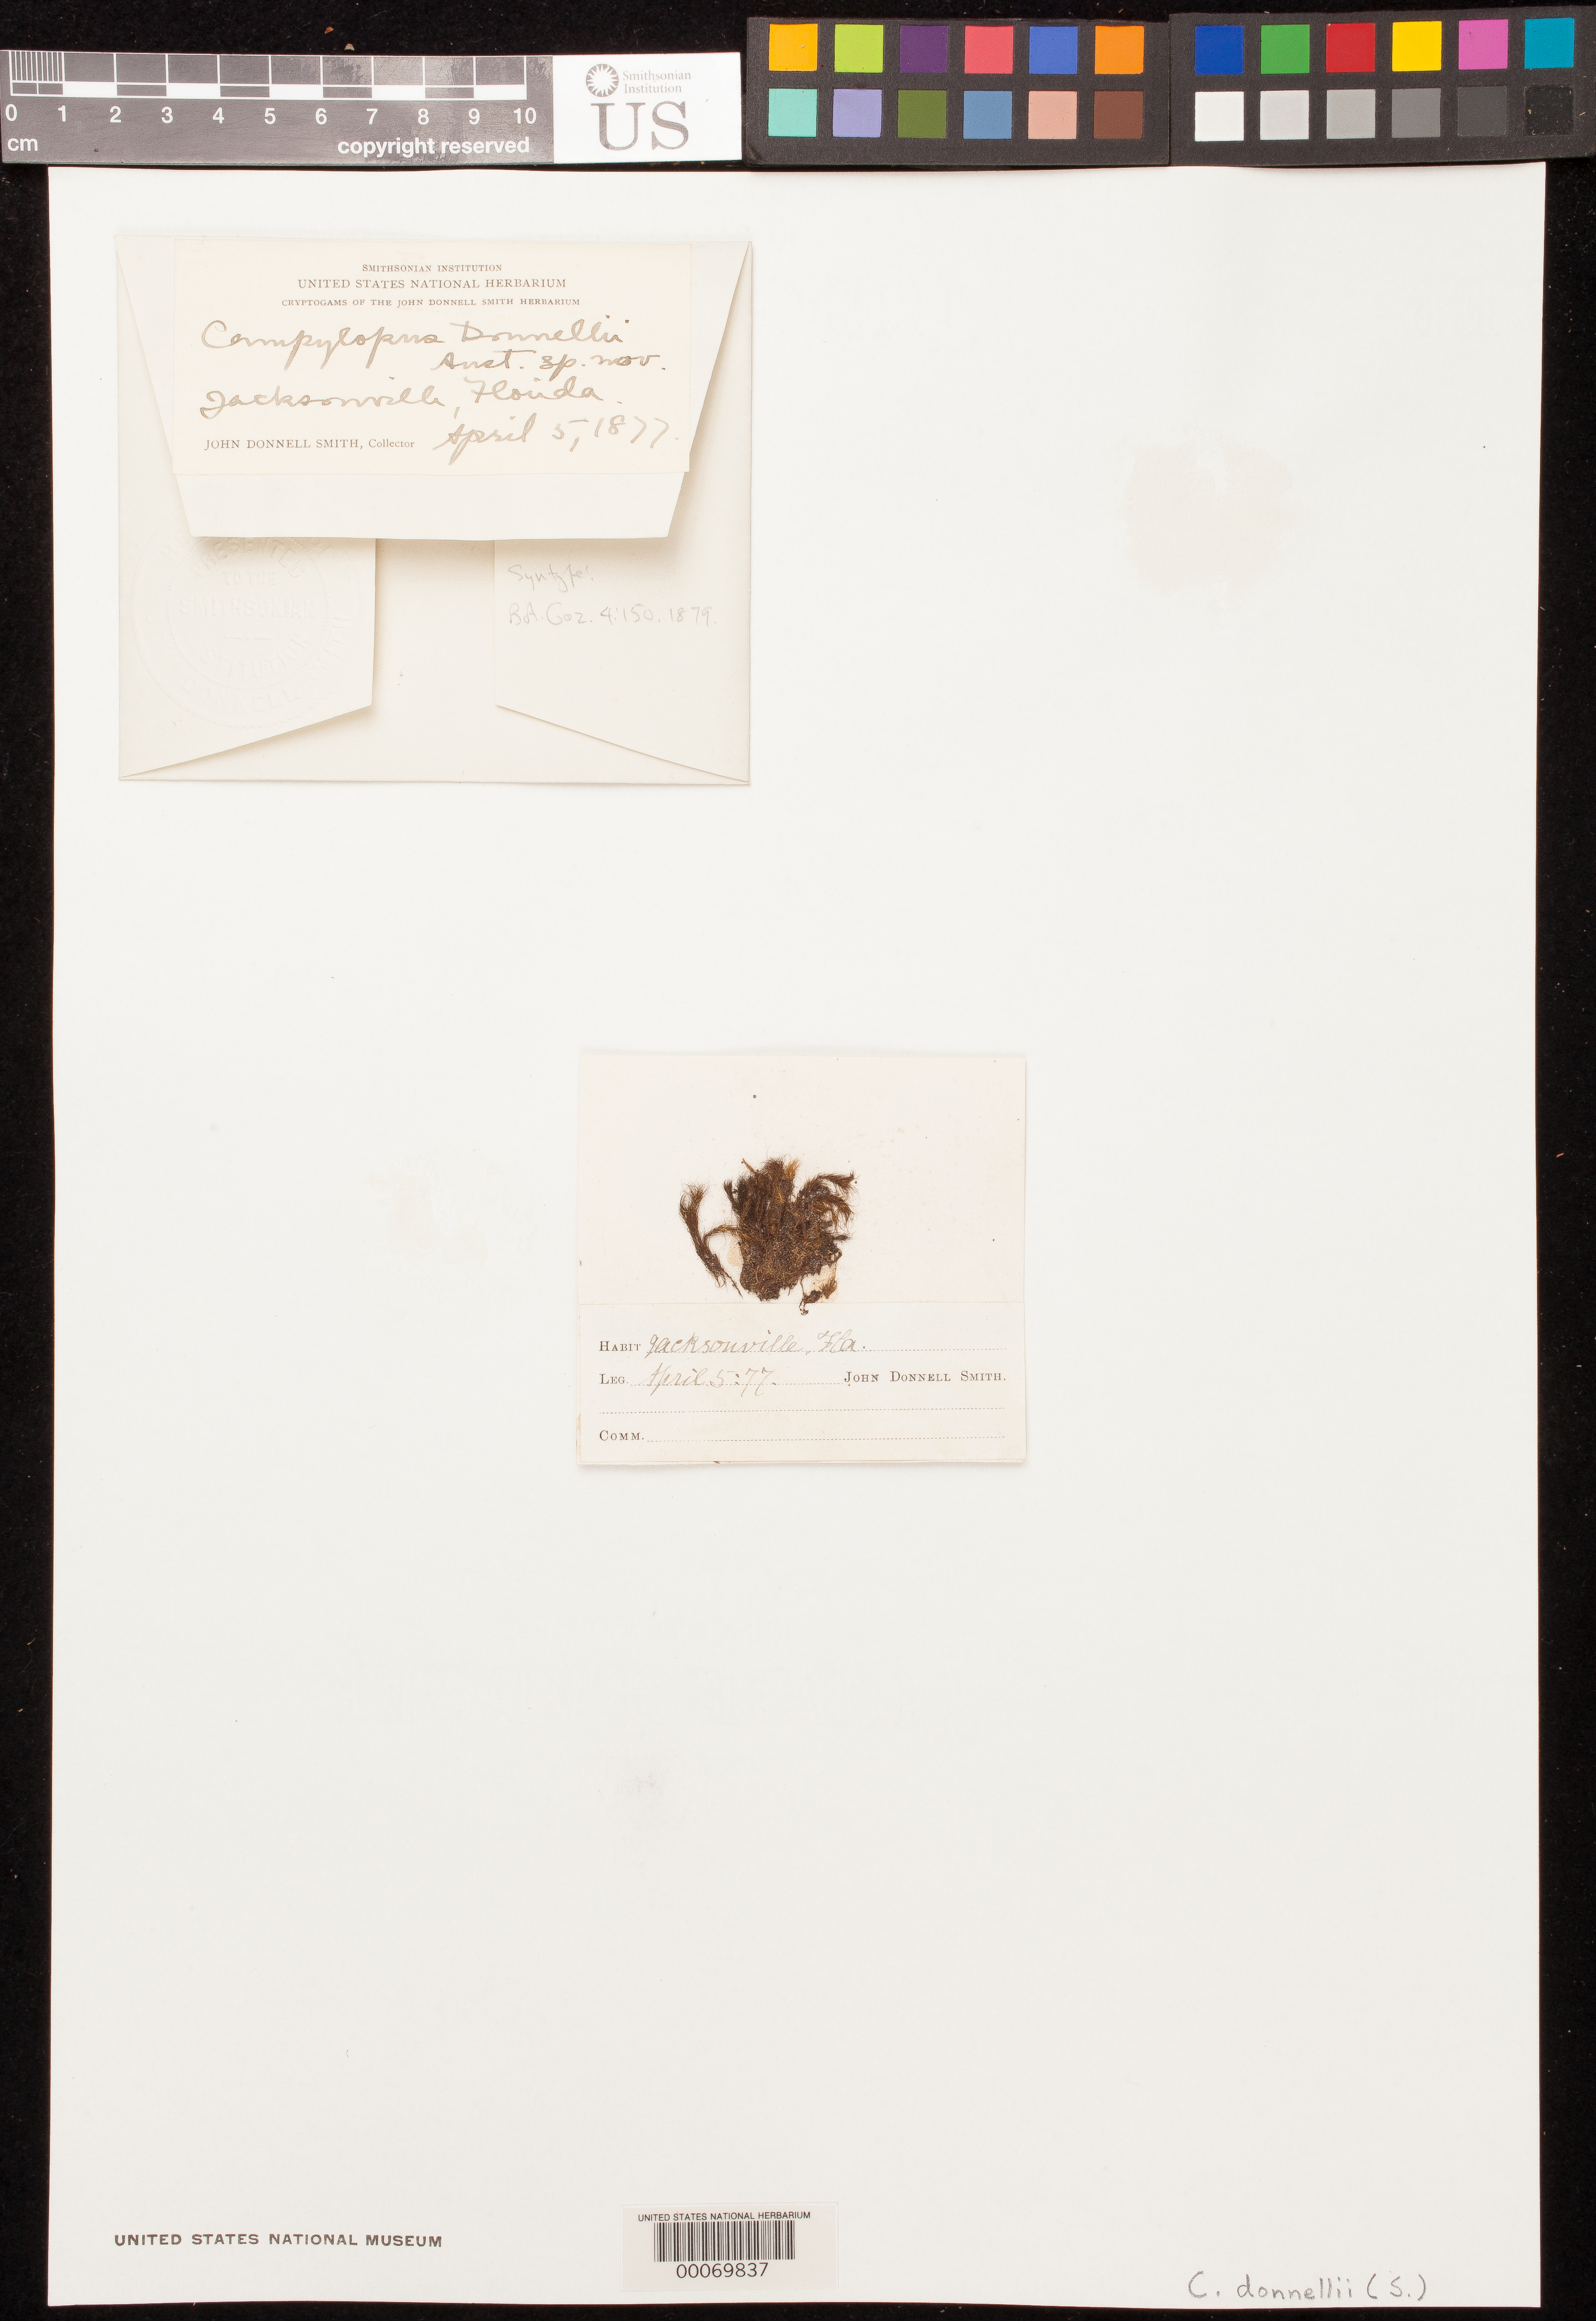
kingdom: Plantae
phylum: Bryophyta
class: Bryopsida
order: Dicranales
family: Leucobryaceae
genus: Campylopus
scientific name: Campylopus donnellii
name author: Austin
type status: Syntype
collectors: J. Donnell Smith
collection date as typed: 05 Apr 1877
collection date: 1877-04-05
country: United States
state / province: Florida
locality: Jacksonville.